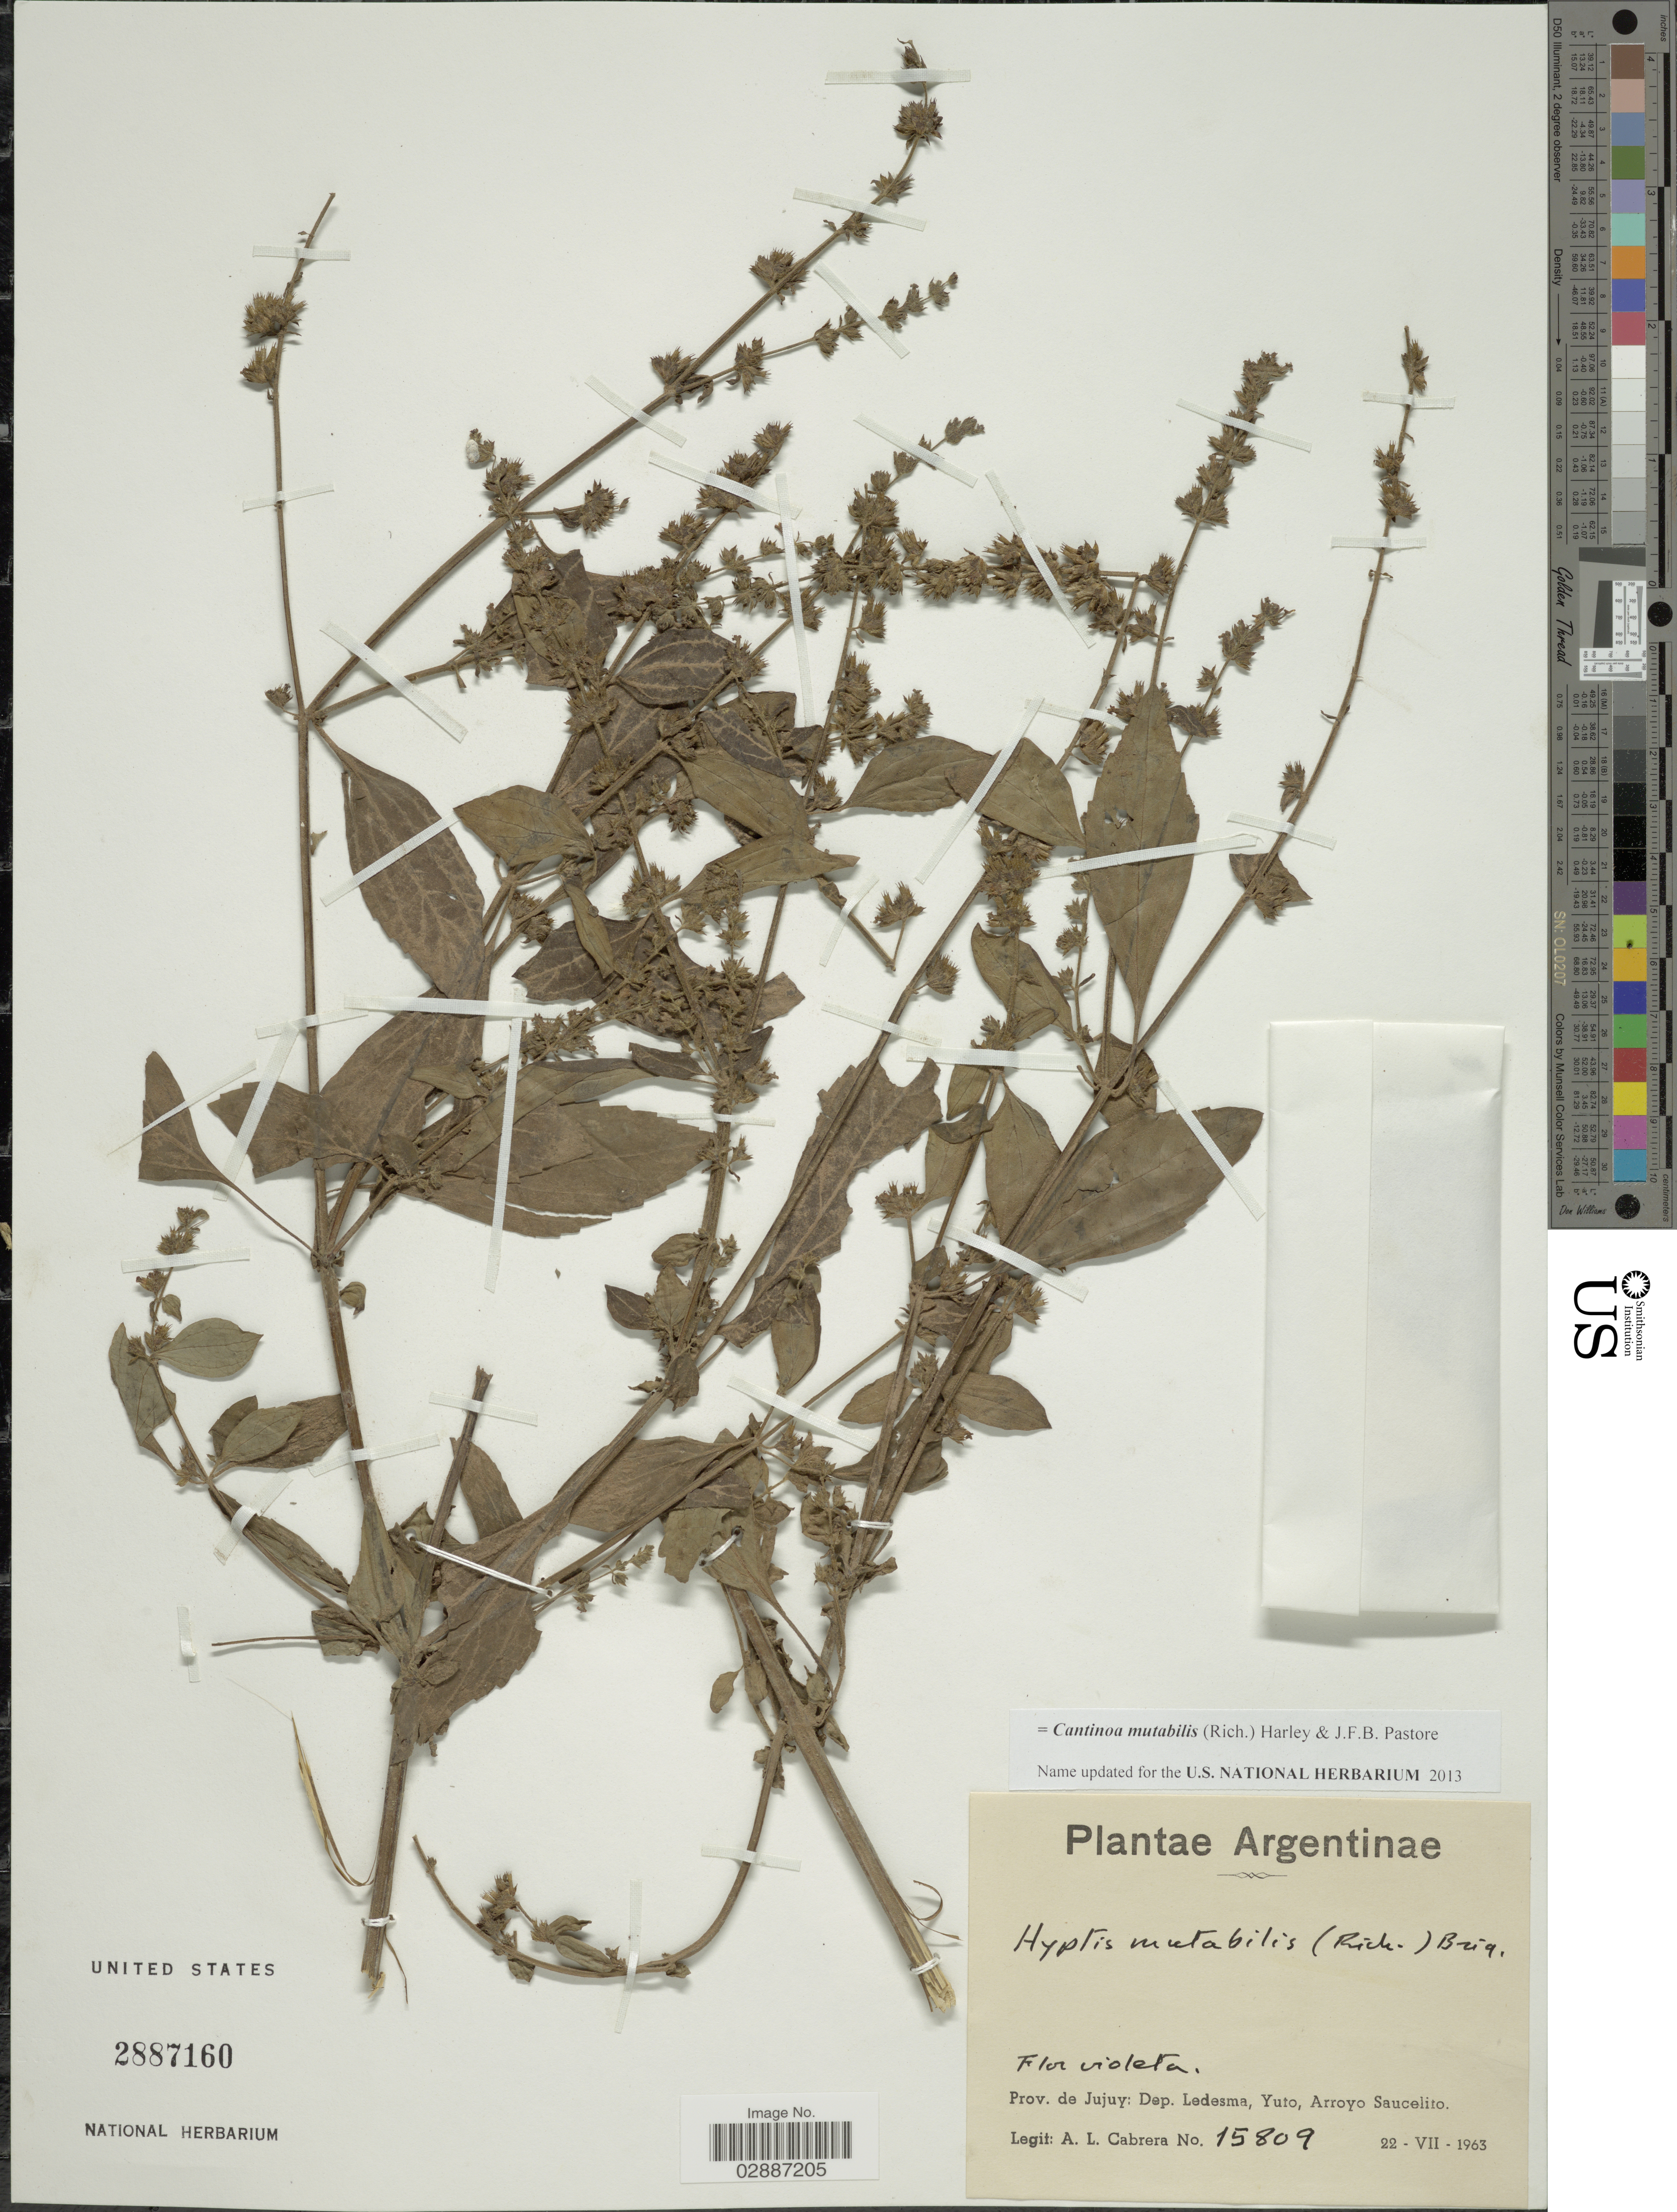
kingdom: Plantae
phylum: Tracheophyta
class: Magnoliopsida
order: Lamiales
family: Lamiaceae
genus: Cantinoa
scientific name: Cantinoa mutabilis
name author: (Epling) Harley & J.F.B. Pastore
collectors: A. L. Cabrera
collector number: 15809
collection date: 1963-07-22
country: Argentina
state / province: Jujuy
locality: Dep. Ledesma, Yuro, Arroyo Saucelito.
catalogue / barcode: US 2887160